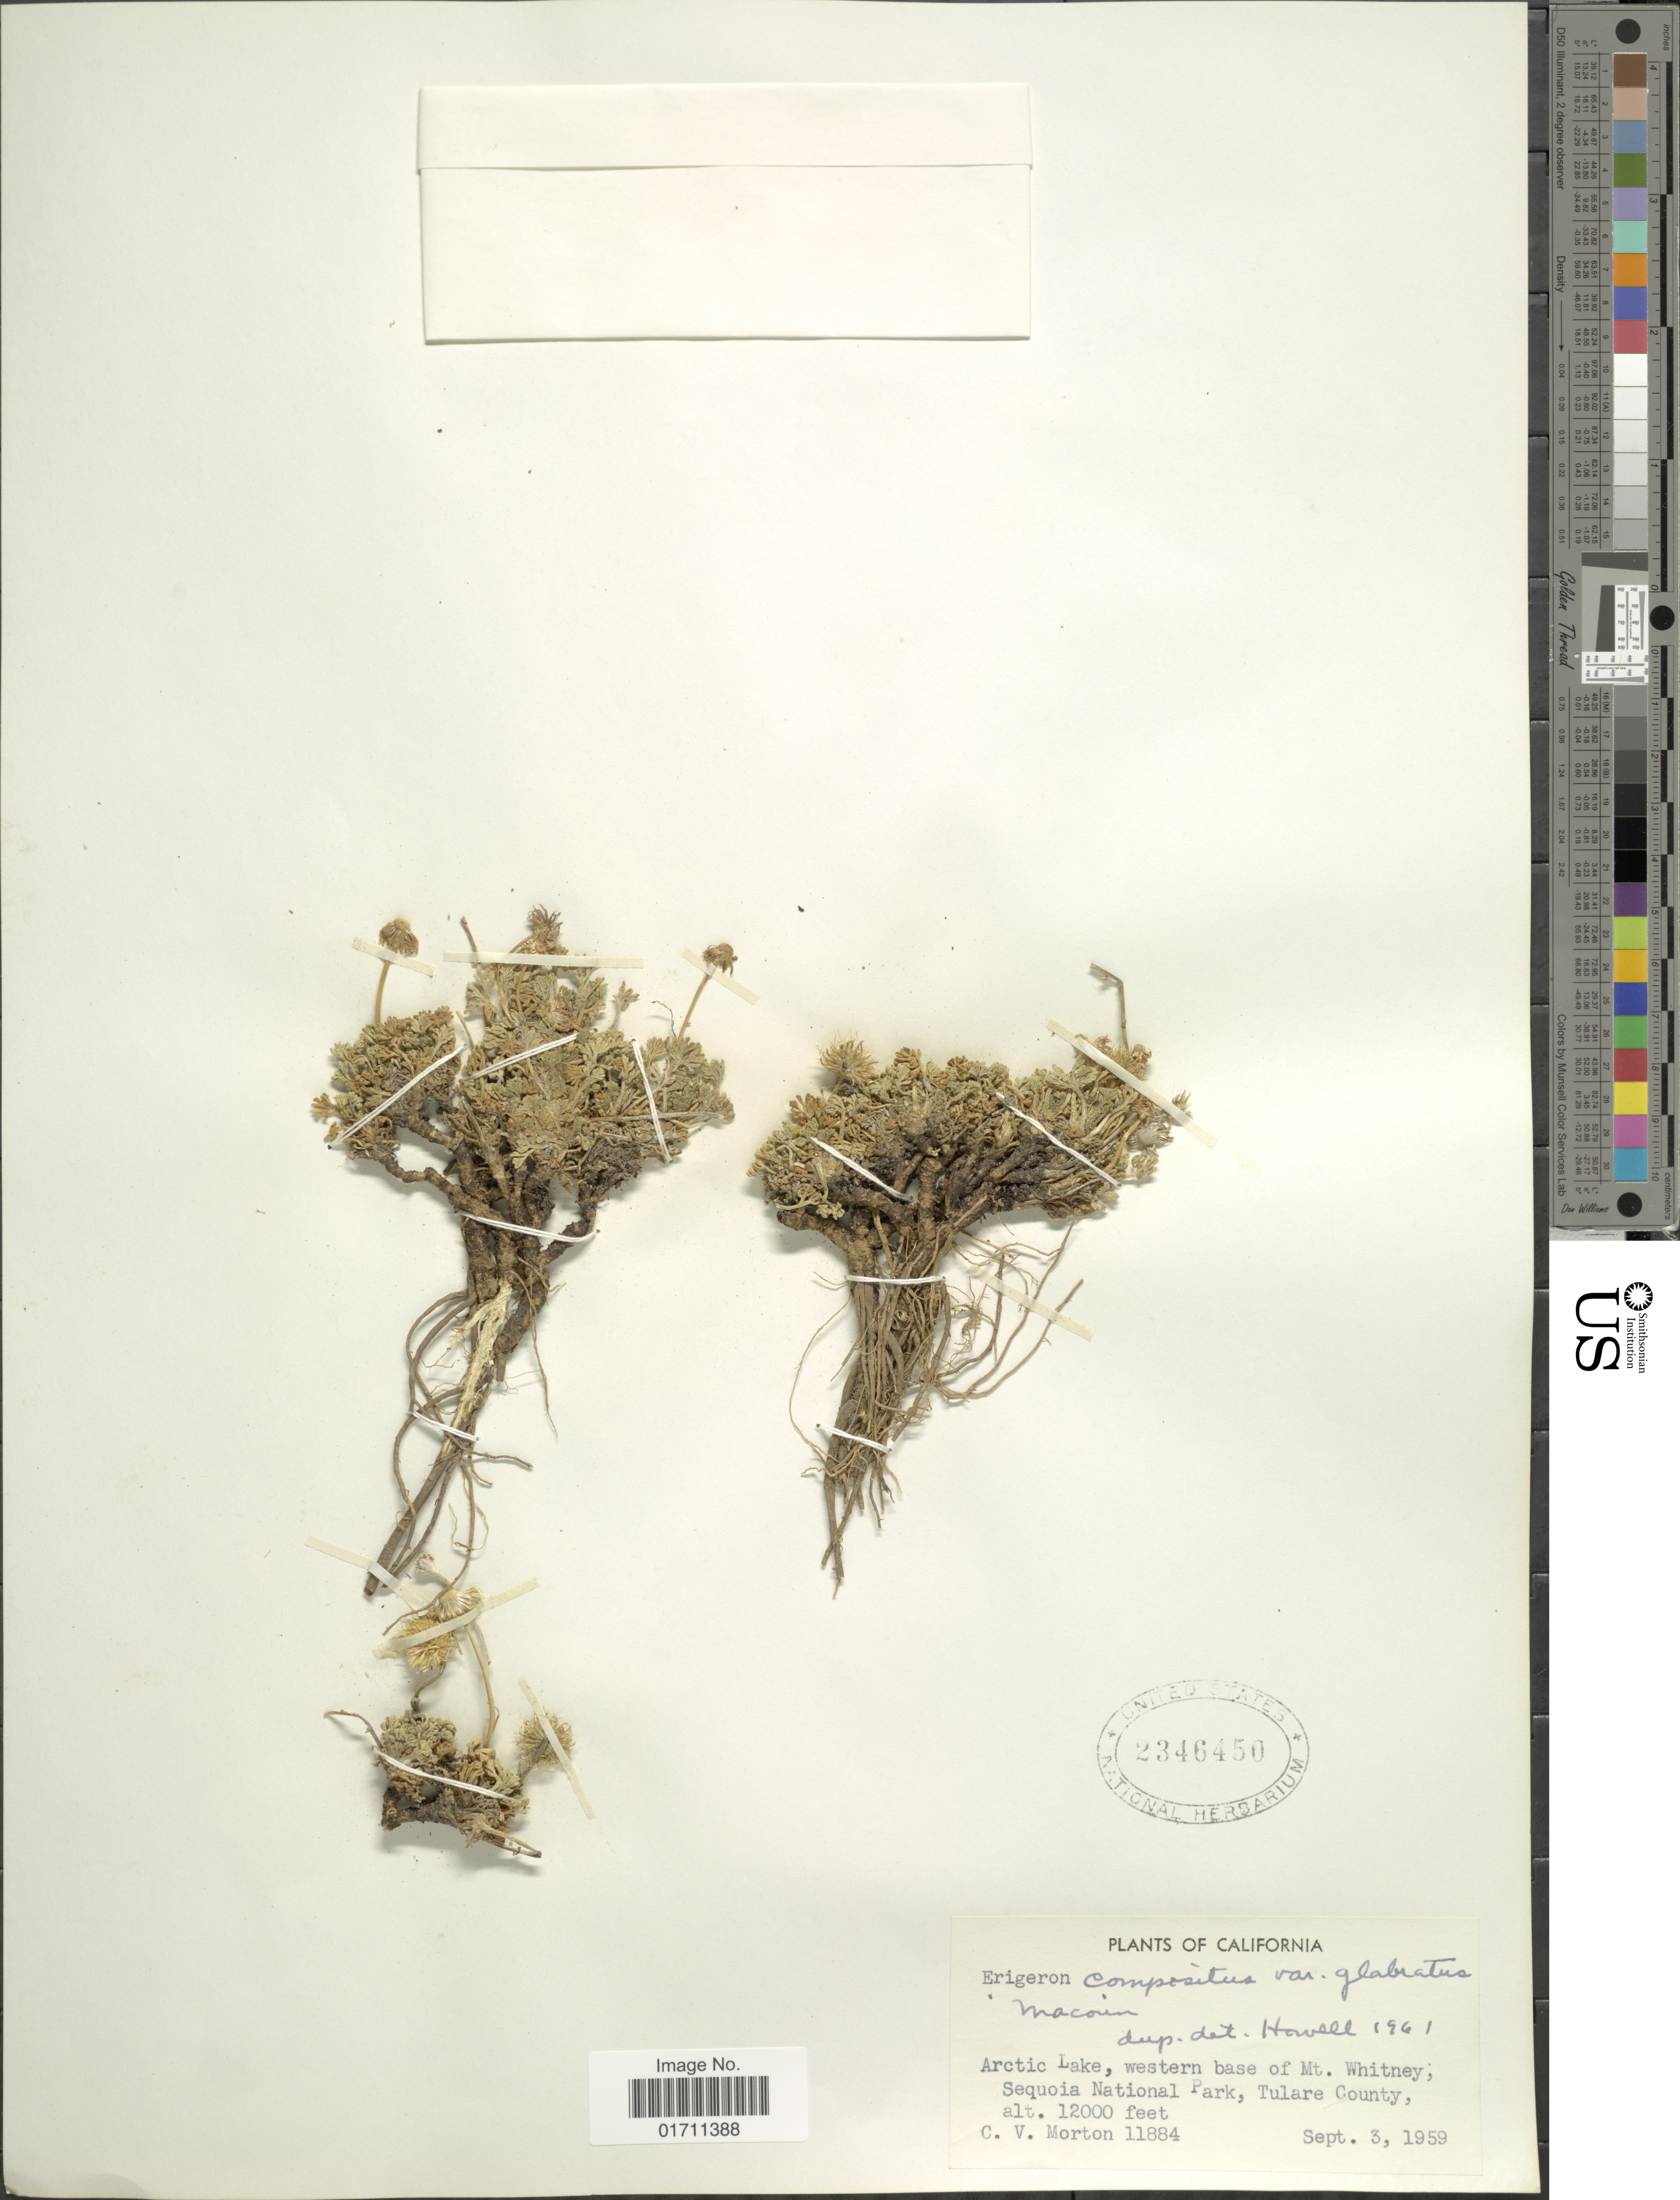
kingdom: Plantae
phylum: Tracheophyta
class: Magnoliopsida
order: Asterales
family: Asteraceae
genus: Erigeron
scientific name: Erigeron compositus var. glabratus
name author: Macoun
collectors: C. V. Morton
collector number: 11884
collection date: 1959-09-03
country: United States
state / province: California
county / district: Tulare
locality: Arctic Lake, western base of Mt Whitney; Sequoia National Park, Tulare County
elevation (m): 3658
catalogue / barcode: US 2346450